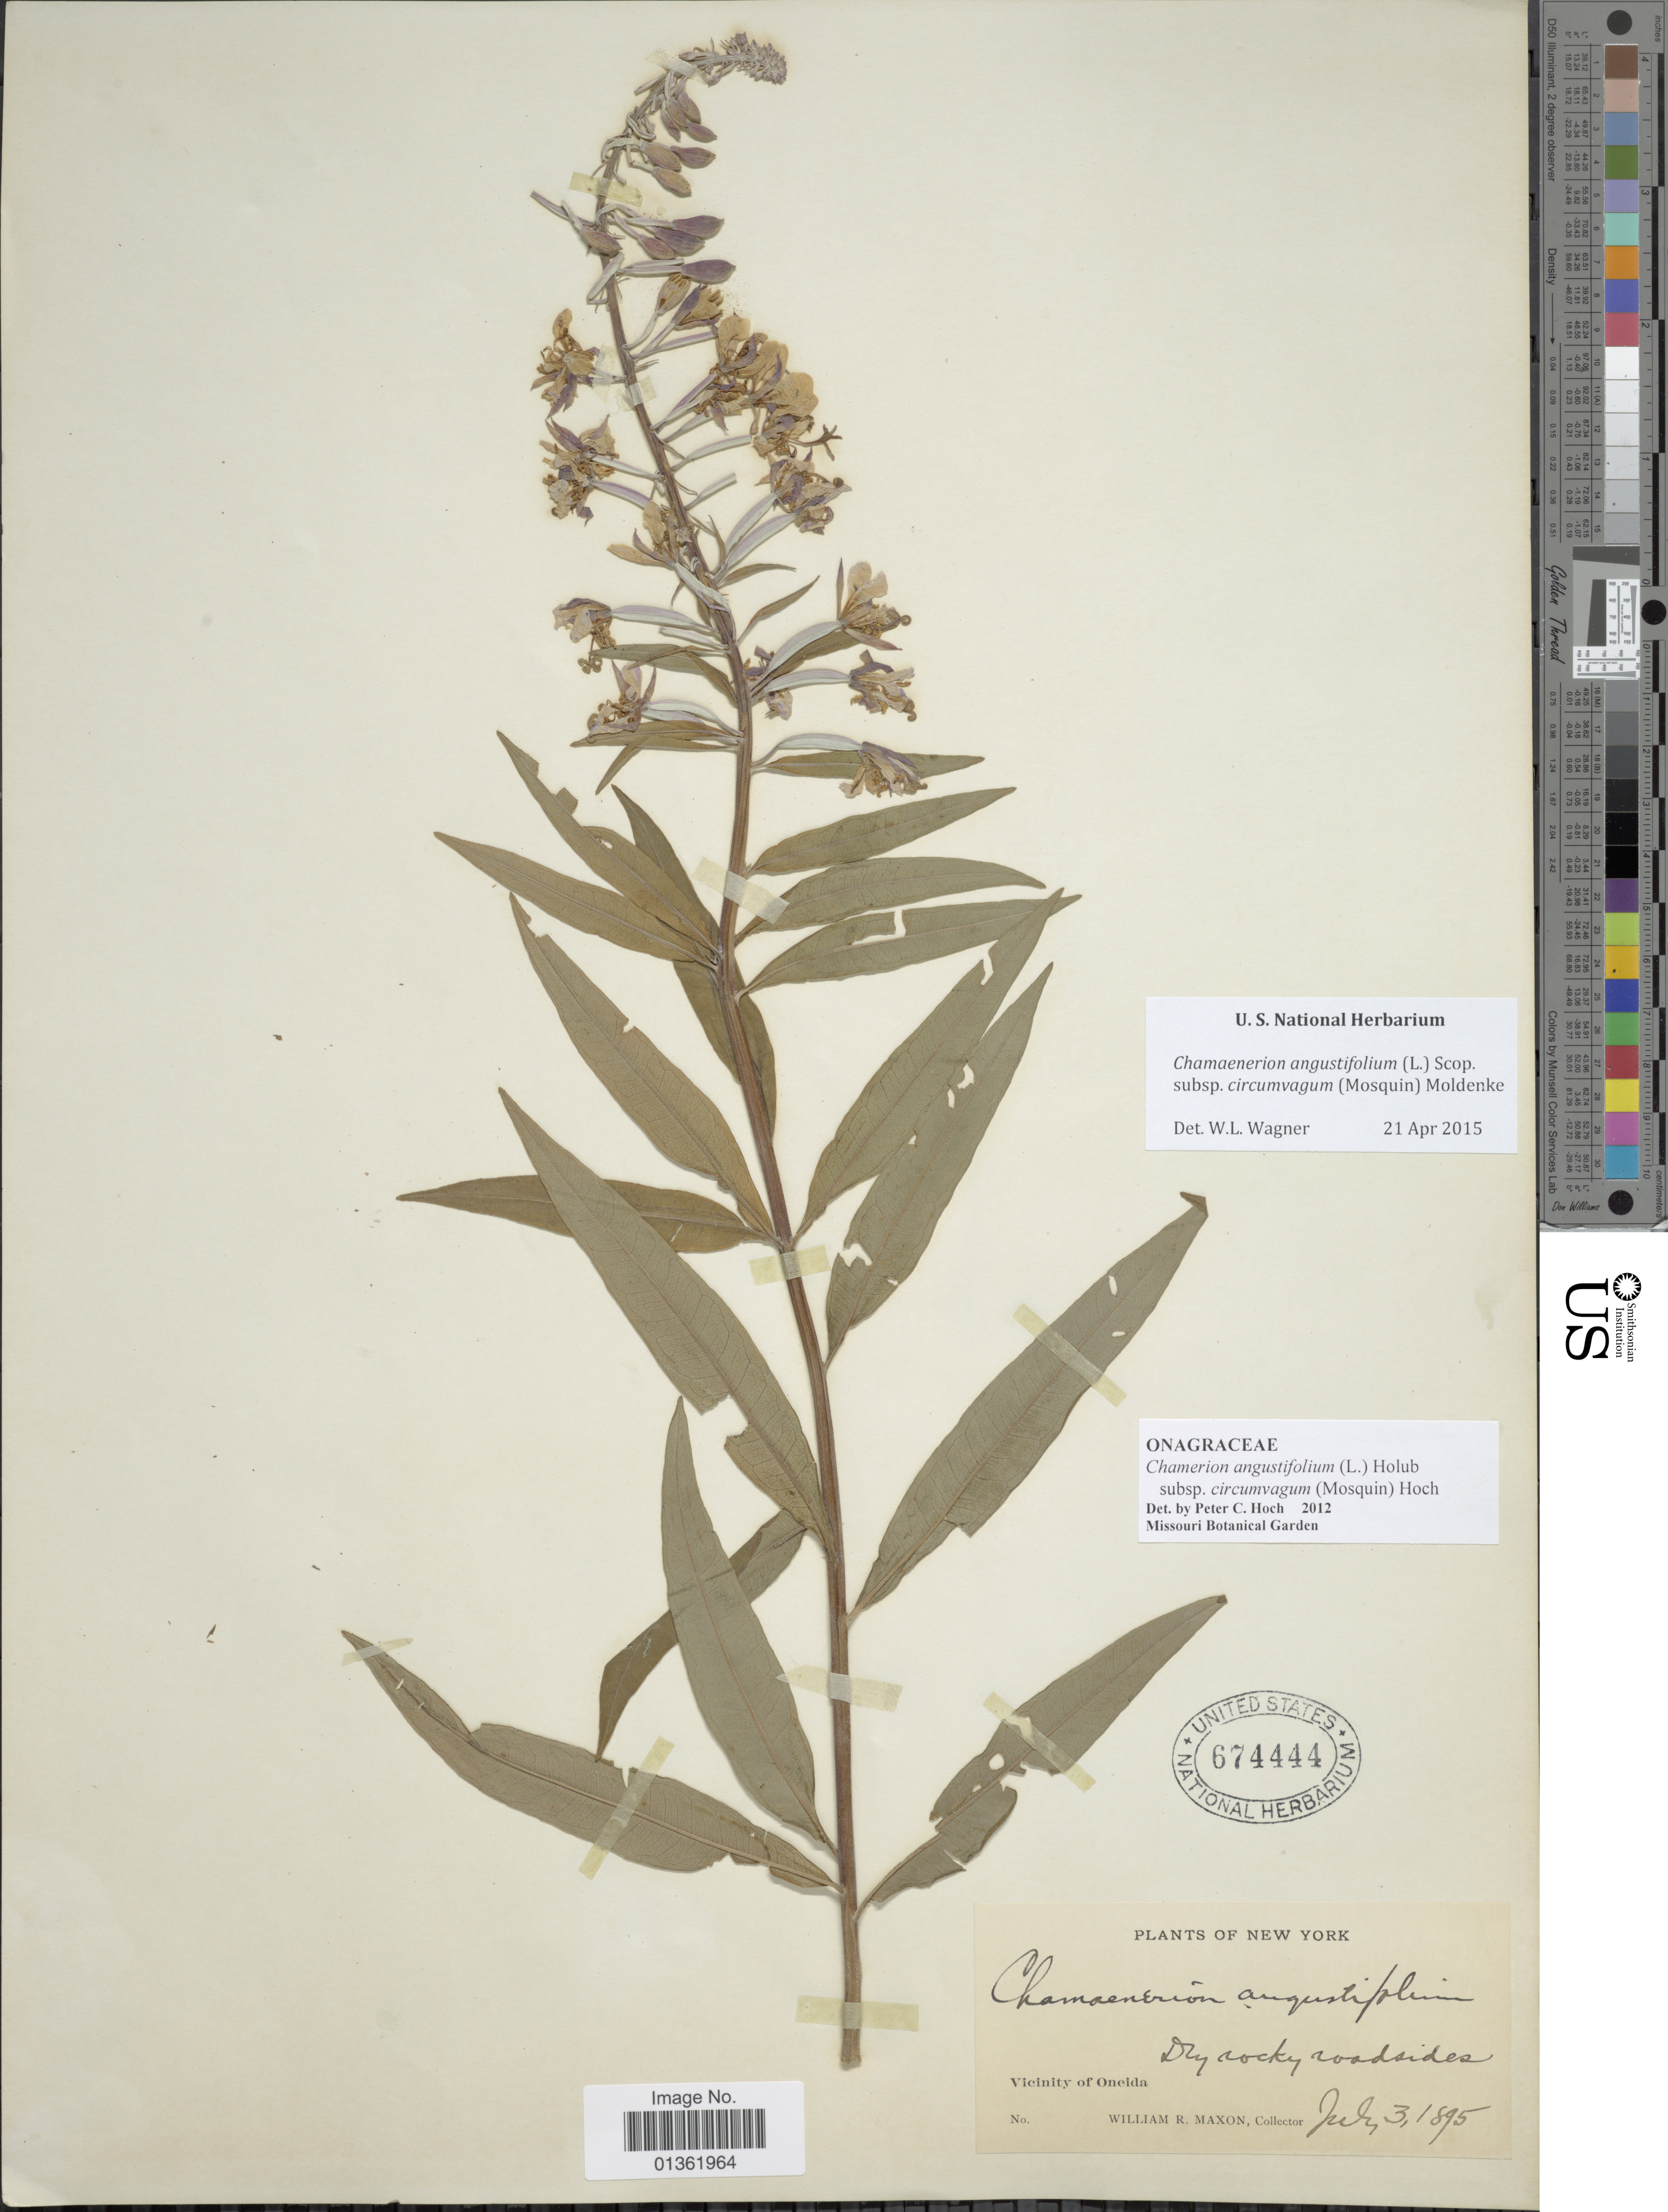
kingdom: Plantae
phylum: Tracheophyta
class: Magnoliopsida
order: Myrtales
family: Onagraceae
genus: Chamaenerion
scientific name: Chamaenerion angustifolium subsp. circumvagum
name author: (Mosquin) Moldenke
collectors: W. R. Maxon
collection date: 1895-07-03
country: United States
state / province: New York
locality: Vicinity of Oneida.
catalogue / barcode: US 674444